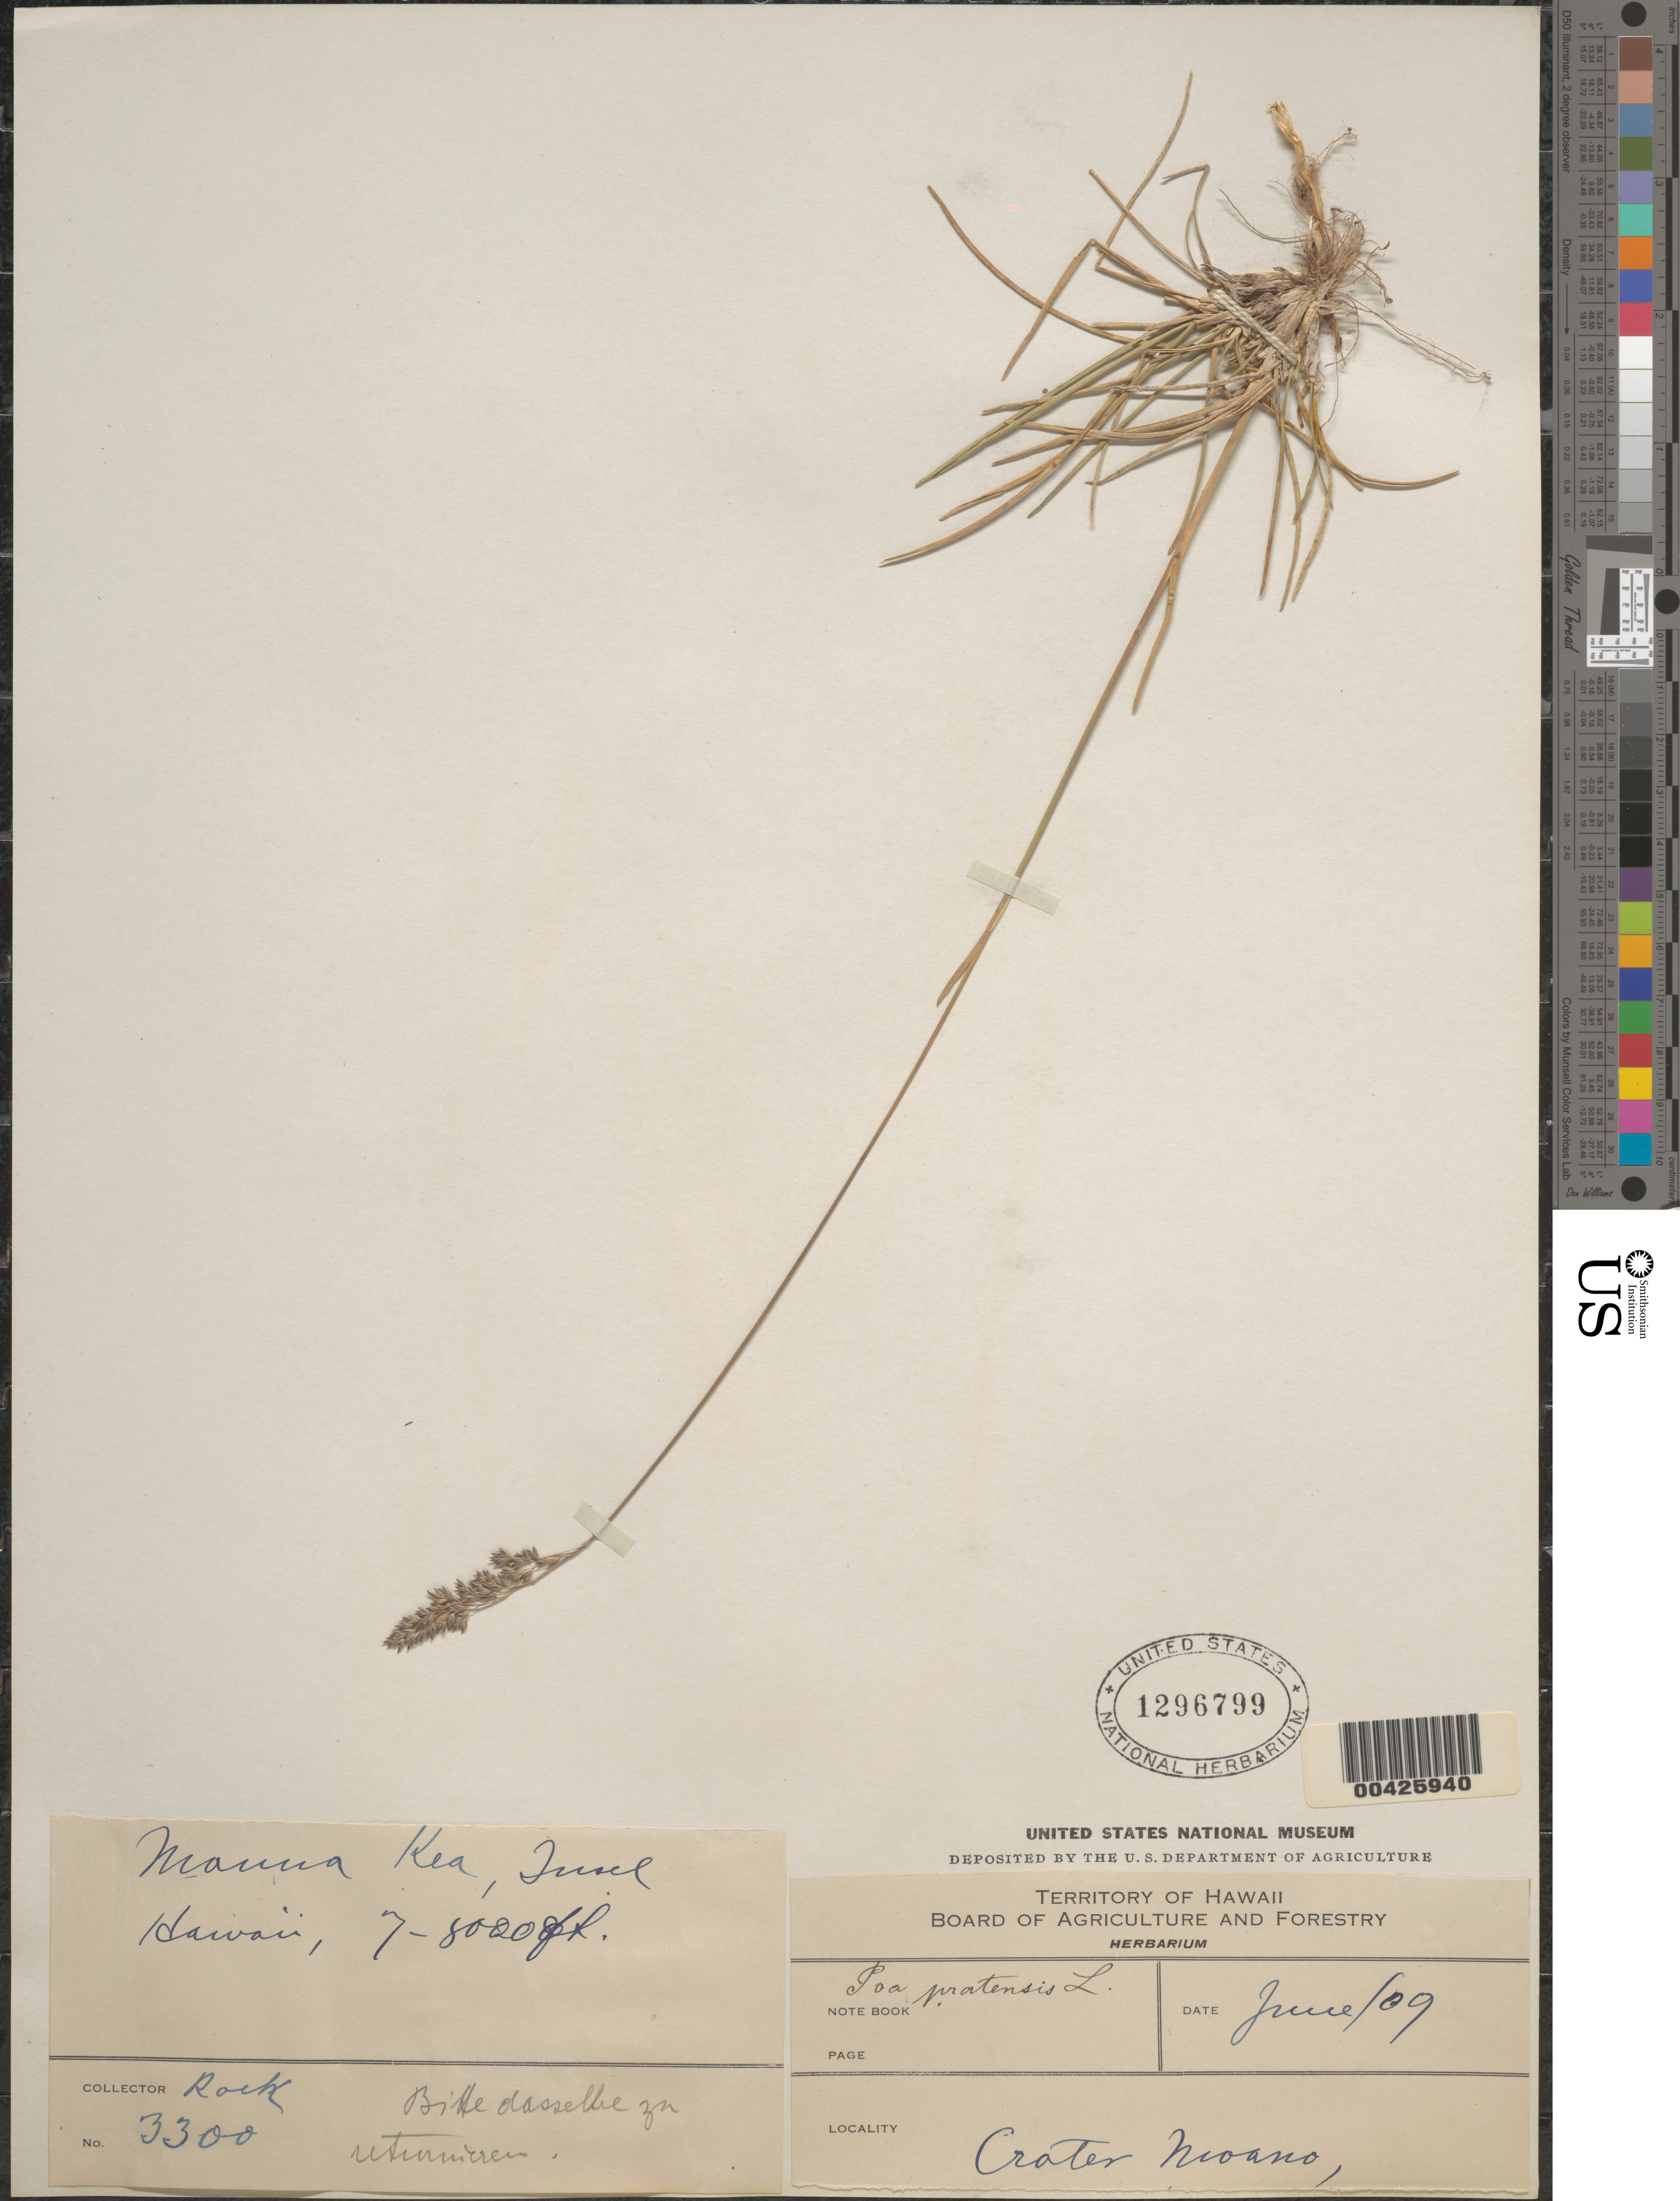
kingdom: Plantae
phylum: Tracheophyta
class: Liliopsida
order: Poales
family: Poaceae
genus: Poa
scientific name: Poa pratensis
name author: L.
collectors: J. F. Rock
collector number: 3300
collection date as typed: Jun 1909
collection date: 1909-06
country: United States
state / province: Hawaii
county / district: Hawaii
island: Hawaii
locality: Crater Moano, Mauna Kea, Tusel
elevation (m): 2134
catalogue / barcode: US 1296799